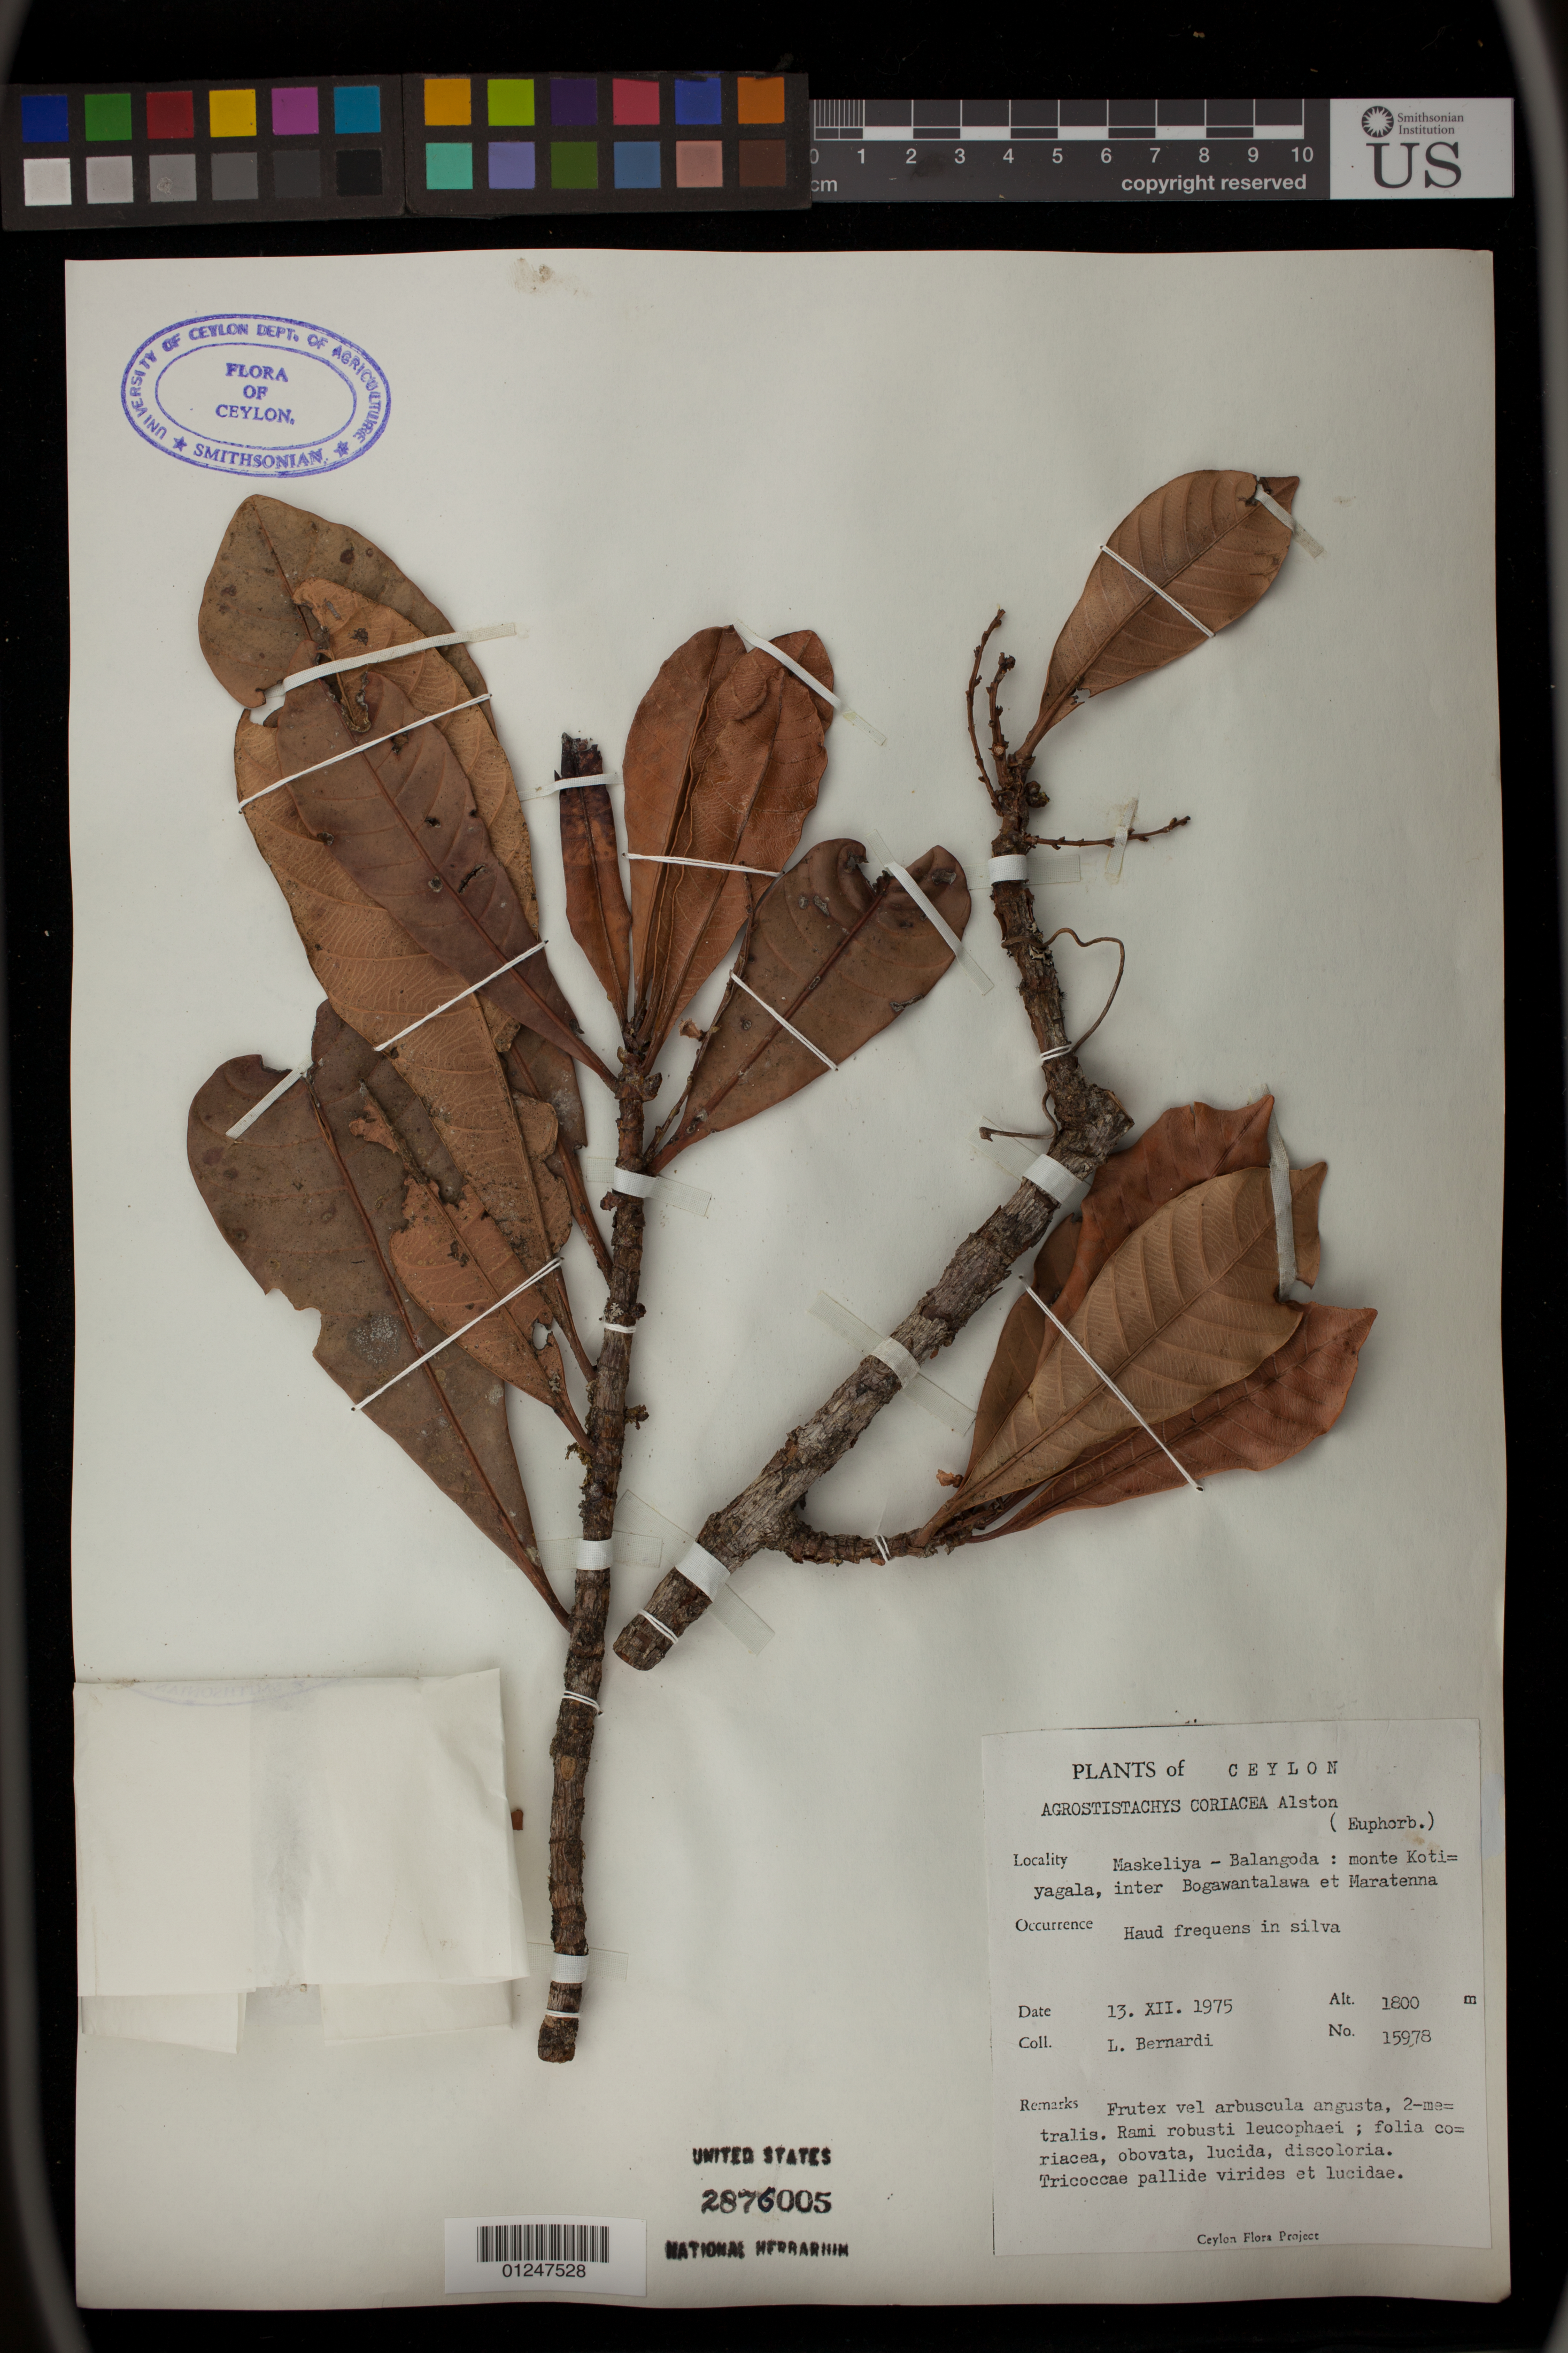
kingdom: Plantae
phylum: Tracheophyta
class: Magnoliopsida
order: Malpighiales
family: Euphorbiaceae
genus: Agrostistachys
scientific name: Agrostistachys borneensis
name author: Becc.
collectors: L. Bernardi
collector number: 15978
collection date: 1975-12-13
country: Sri Lanka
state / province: Central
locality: Maskeliya - Balangoda : monte Kotiyagala, inter Bogawantalawa et Maratenna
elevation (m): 1800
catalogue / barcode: US 2876005